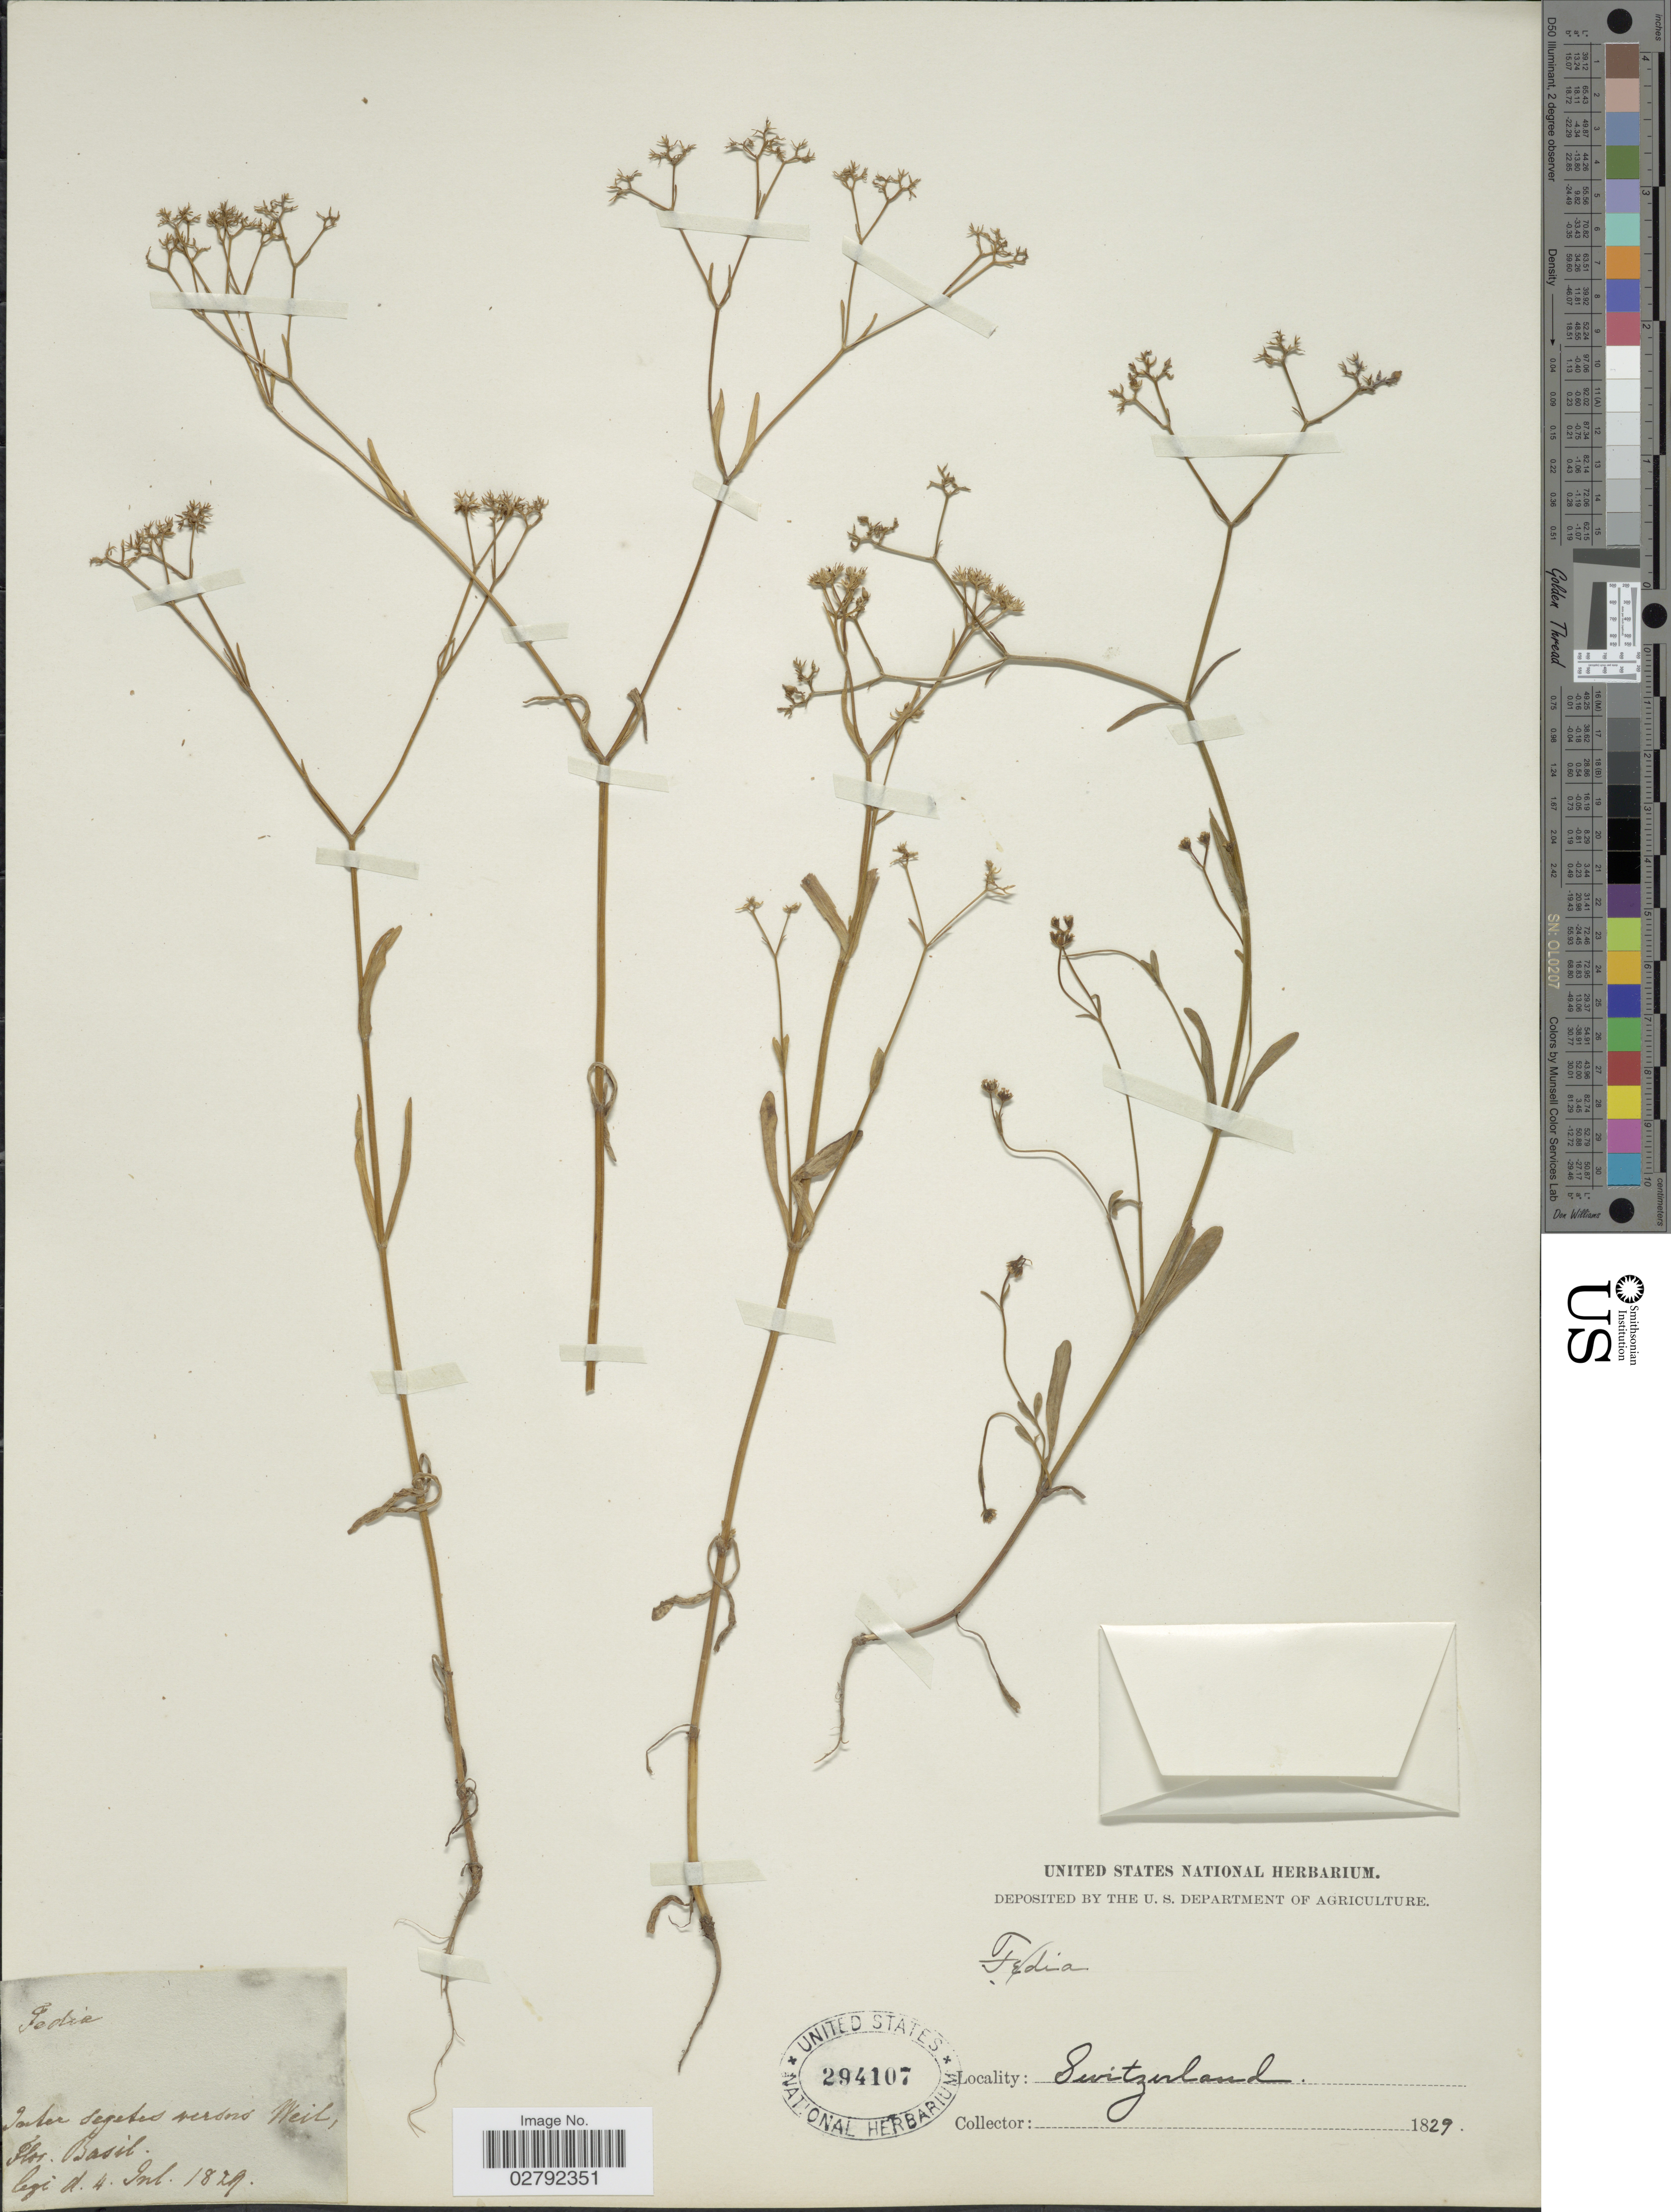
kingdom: Plantae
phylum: Tracheophyta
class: Magnoliopsida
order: Dipsacales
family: Caprifoliaceae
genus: Valerianella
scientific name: Valerianella sp.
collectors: ex herb. United States National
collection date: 1829-07-04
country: Switzerland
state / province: Basel-Stadt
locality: Inter segetes versno Weil, Flor. Basil.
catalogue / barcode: US 294107